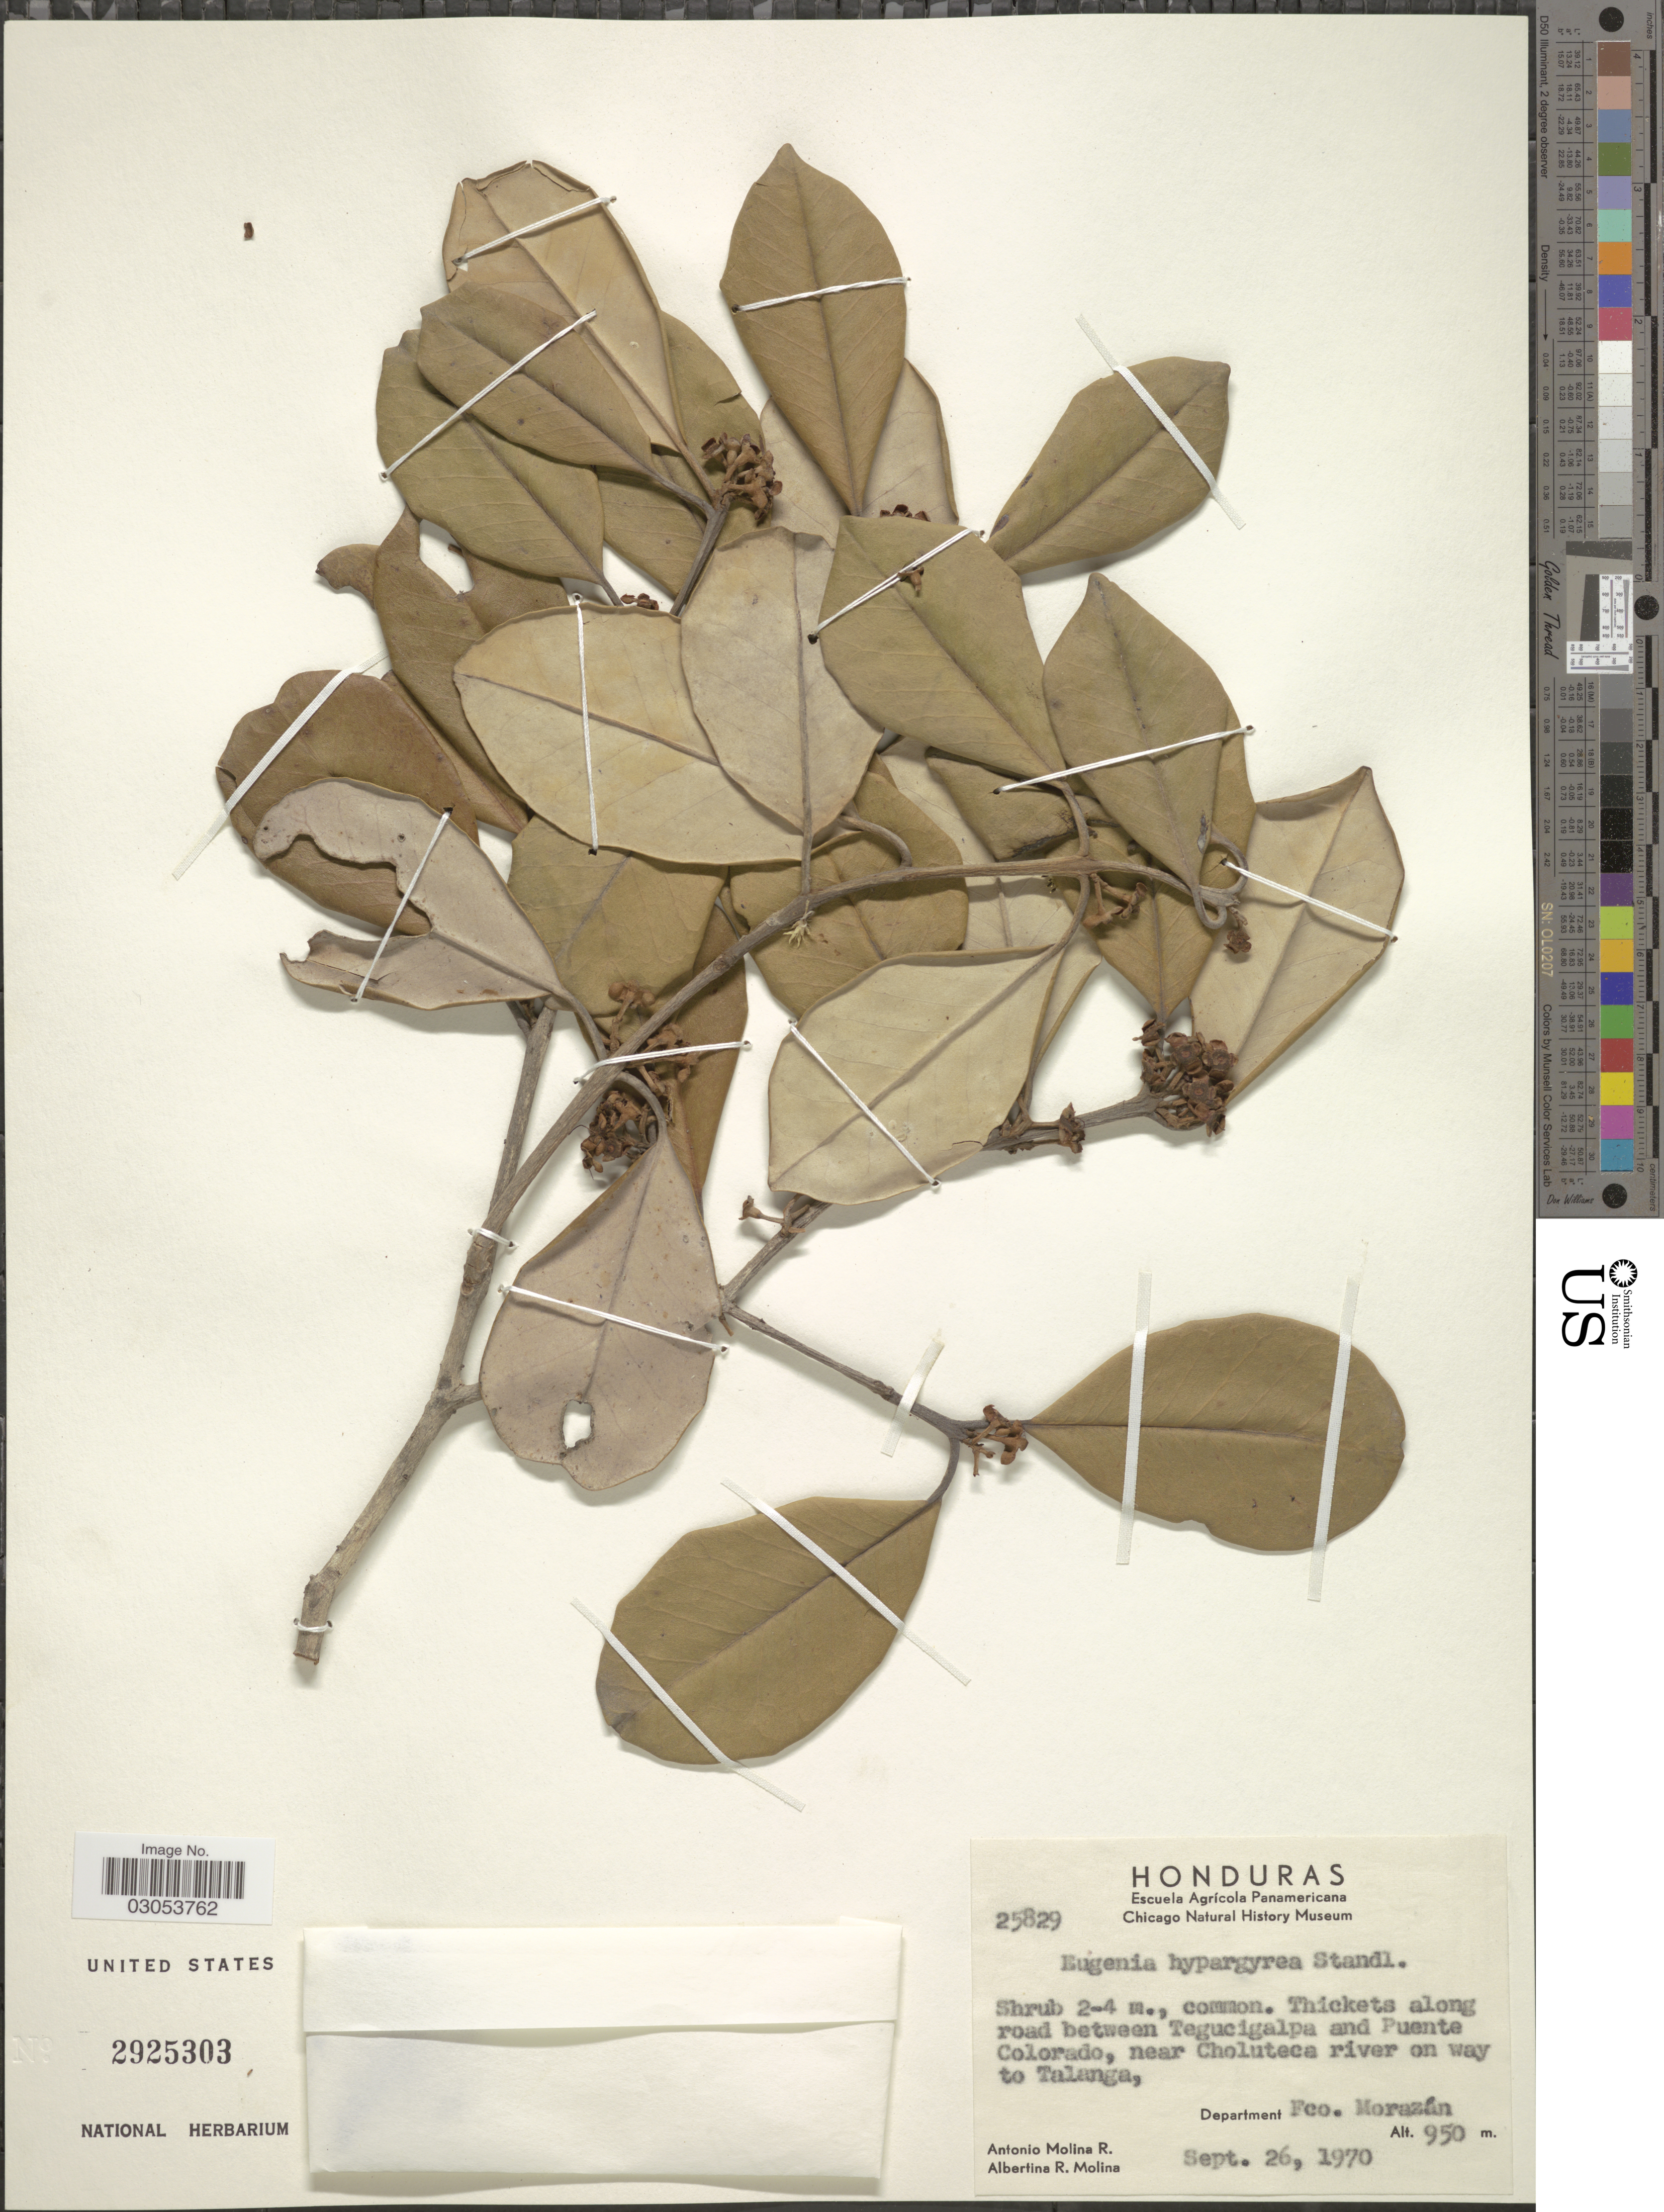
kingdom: Plantae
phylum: Tracheophyta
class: Magnoliopsida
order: Myrtales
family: Myrtaceae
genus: Eugenia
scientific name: Eugenia hypargyrea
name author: Standl.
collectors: A. Molina R. & A. R. Molina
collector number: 25829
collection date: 1970-09-26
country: Honduras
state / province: Fco. Morazán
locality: Thickets along road between Tegucigalpa and Puente Colorado, near Choluteca river on way to Talanga, Department Fco. Morazán.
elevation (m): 950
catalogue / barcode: US 2925303